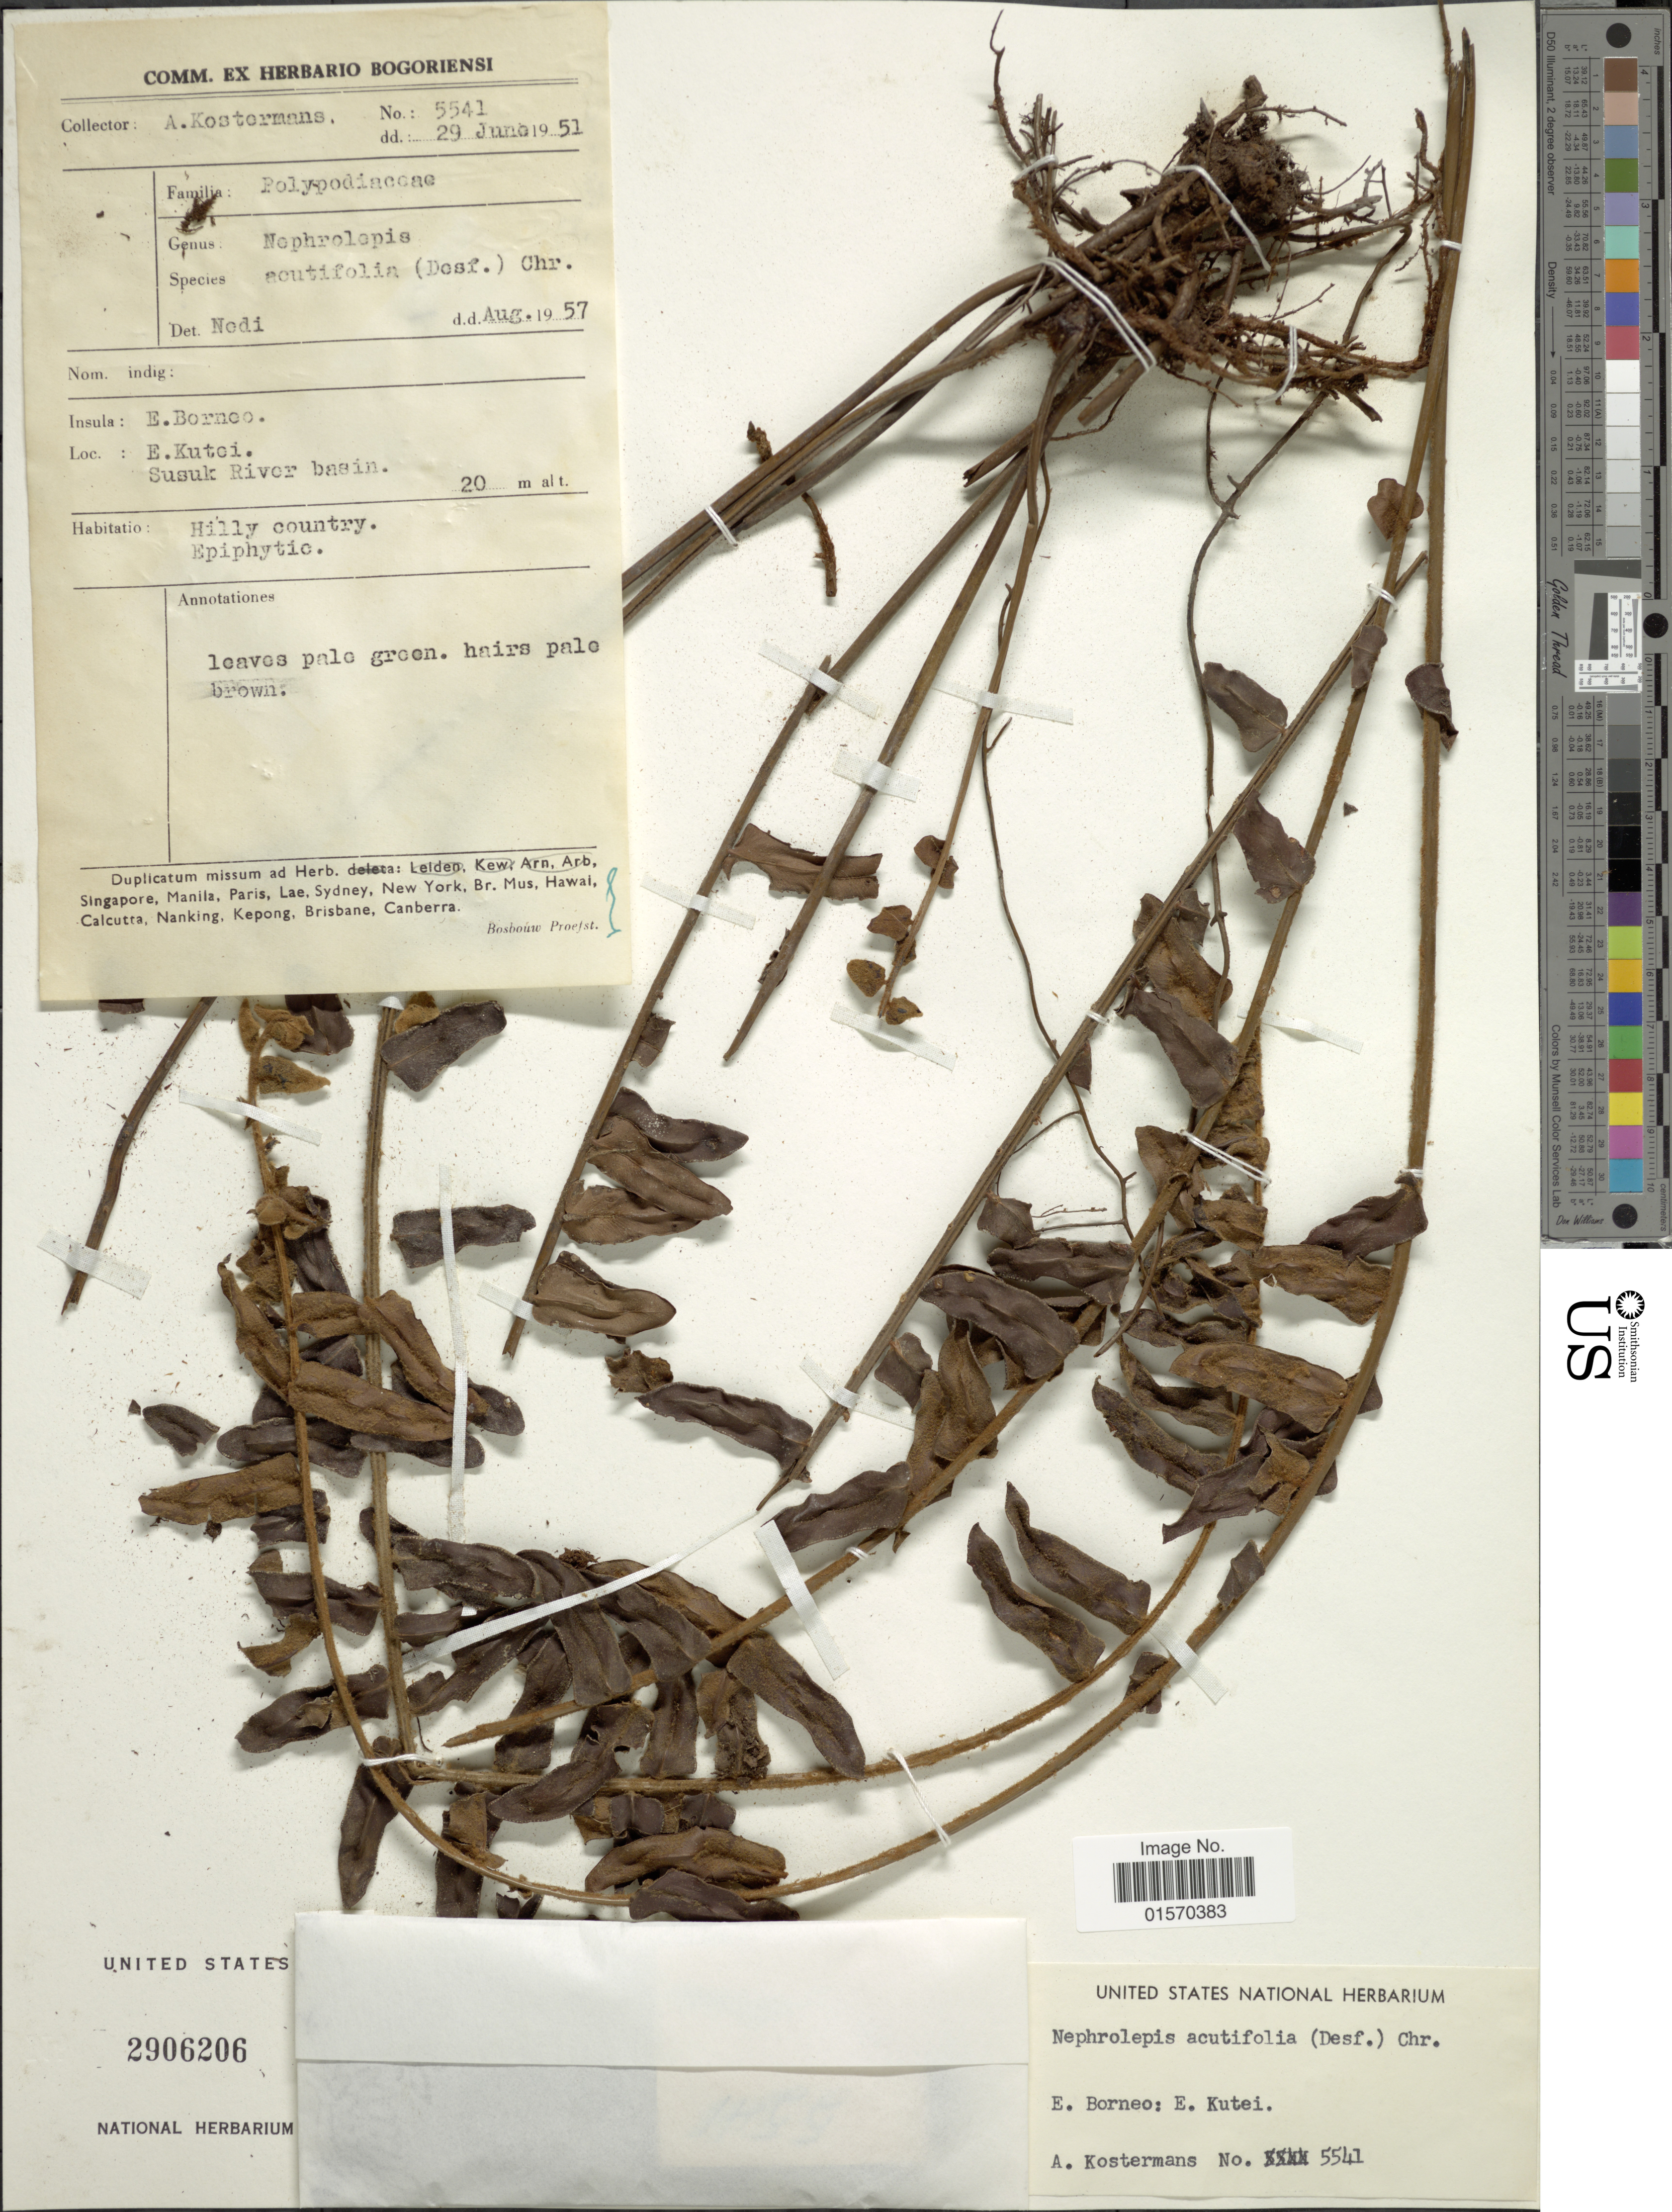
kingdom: Plantae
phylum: Tracheophyta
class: Polypodiopsida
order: Polypodiales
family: Nephrolepidaceae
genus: Nephrolepis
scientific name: Nephrolepis acutifolia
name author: (Desv.) Chr.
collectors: A. J. G. Kostermans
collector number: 5541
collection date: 1951-06-29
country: Malaysia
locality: Insula: E.Borneo. E. Kutei. Susuk River basin. Hilly country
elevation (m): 20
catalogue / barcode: US 2906206